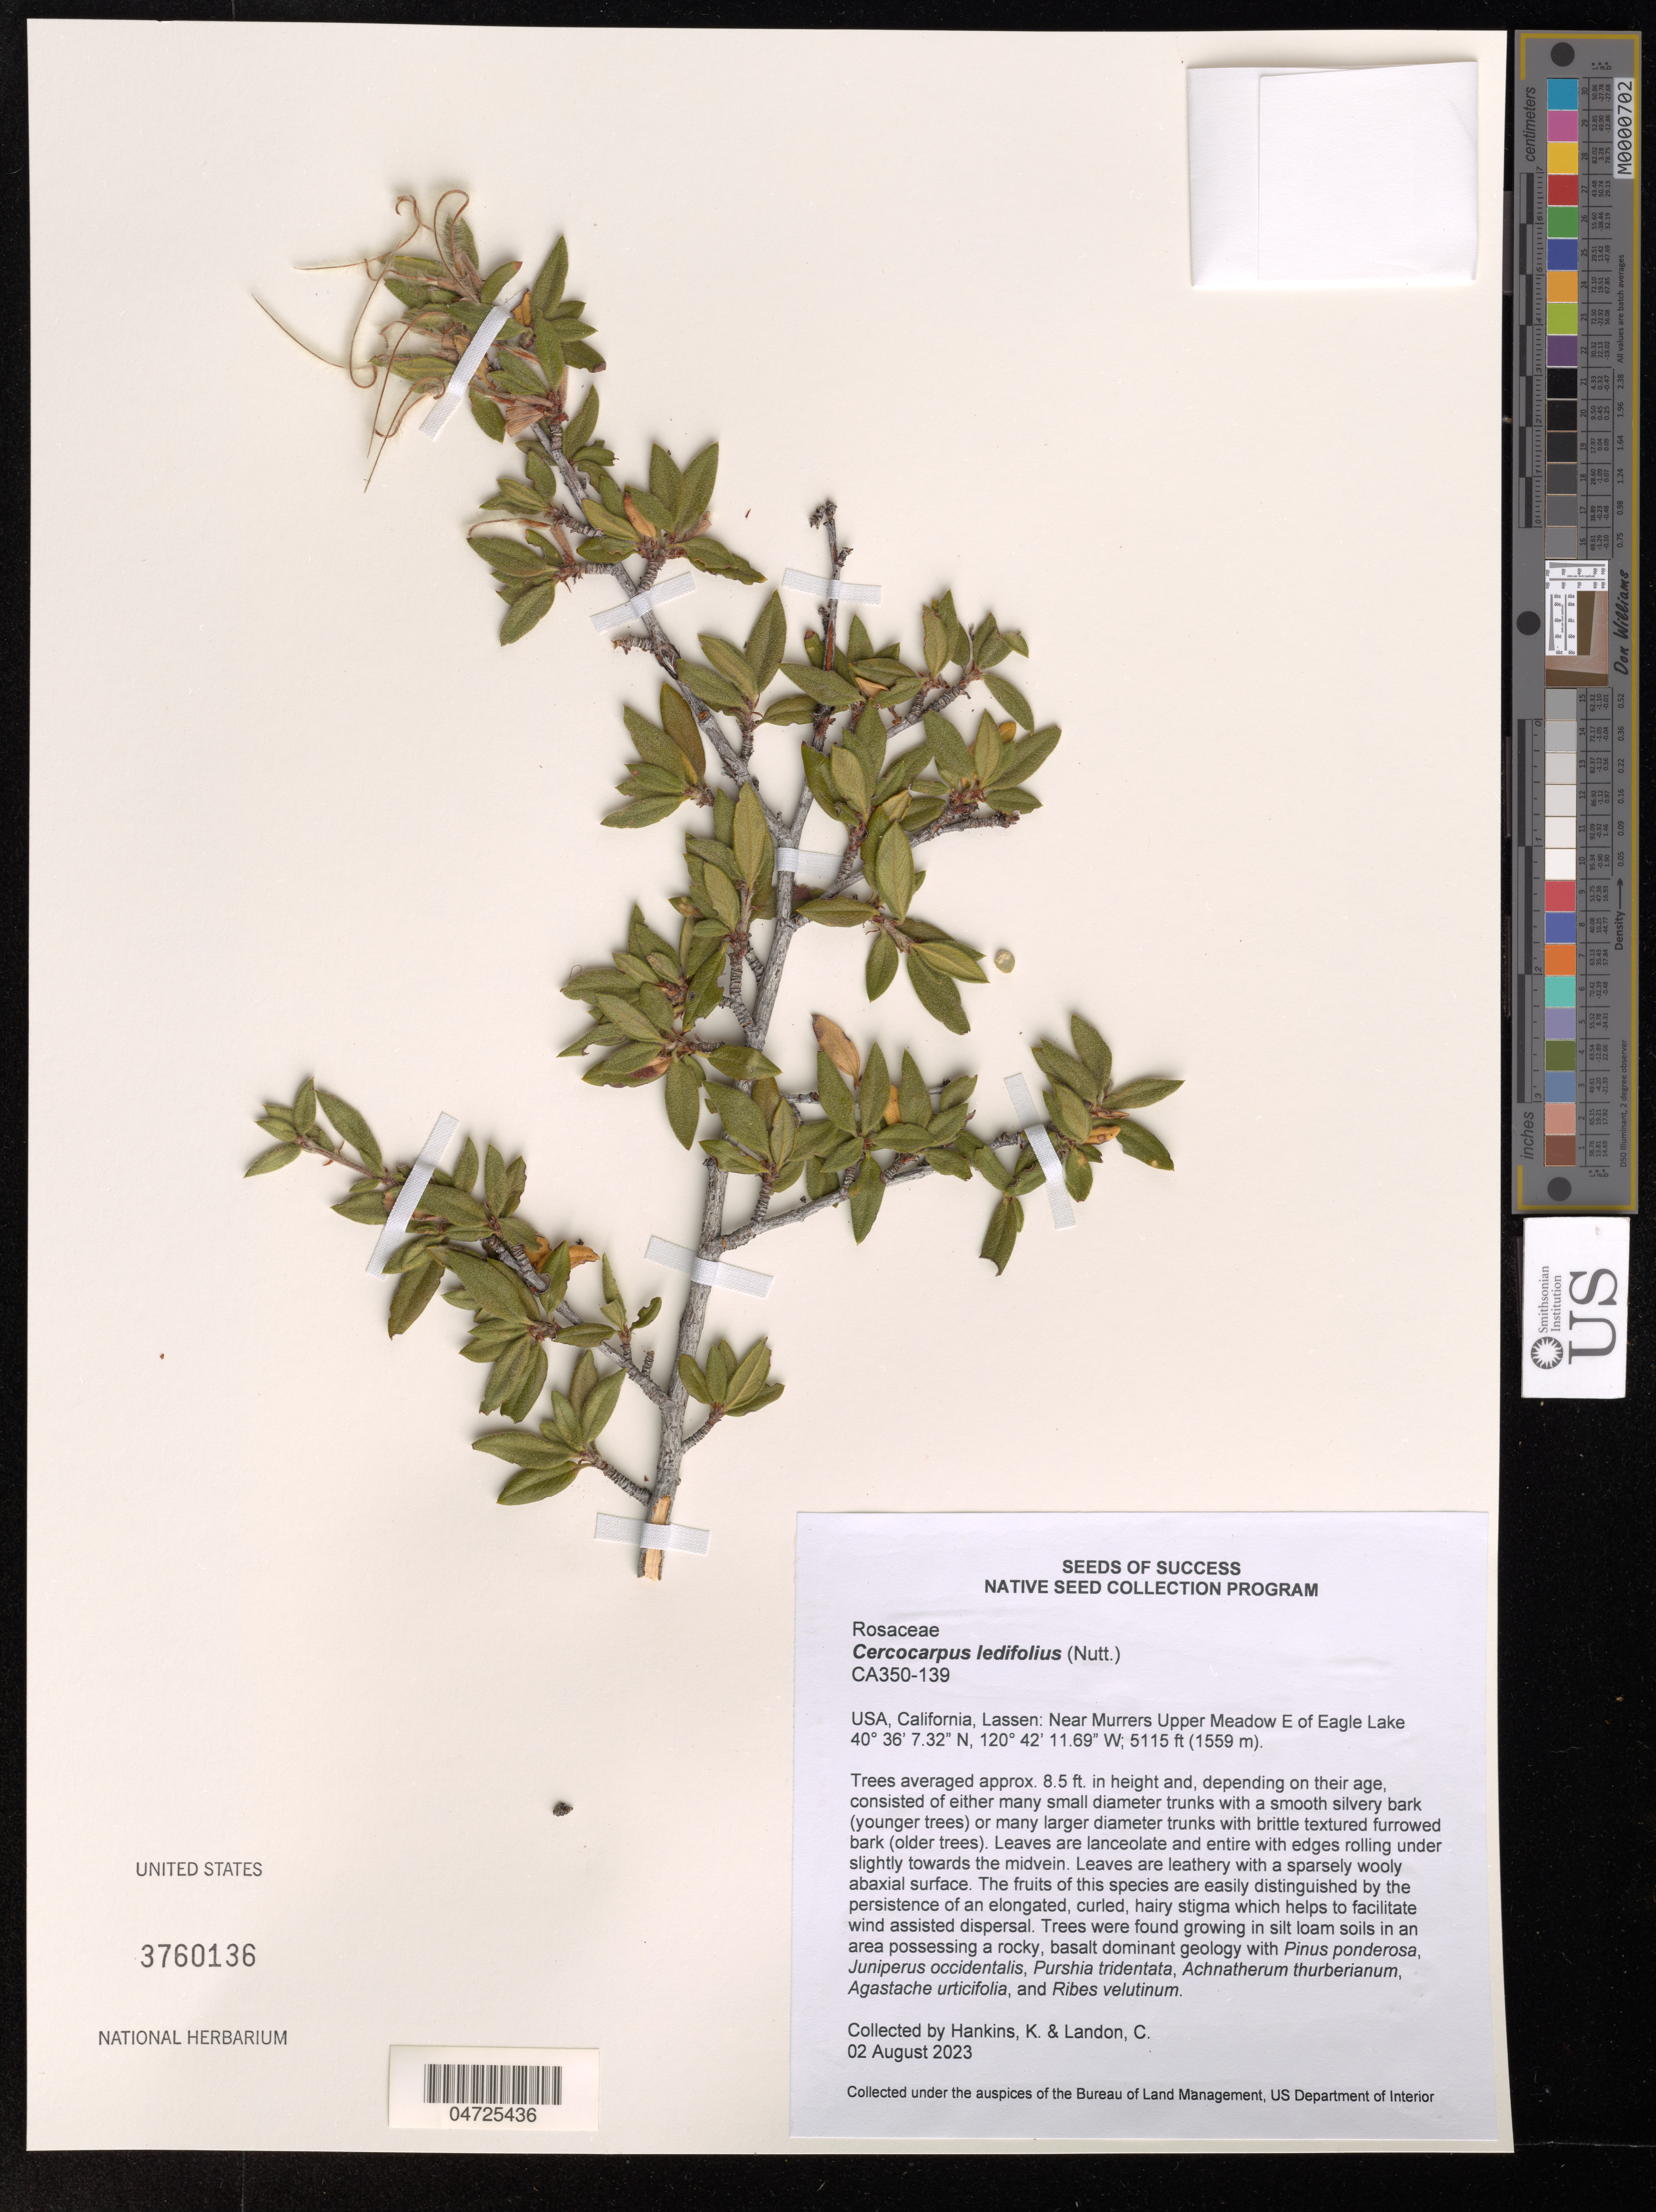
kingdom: Plantae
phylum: Tracheophyta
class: Magnoliopsida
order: Rosales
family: Rosaceae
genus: Cercocarpus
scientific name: Cercocarpus ledifolius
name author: Nutt.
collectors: K. Hankins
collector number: CA350-139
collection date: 2023-08-02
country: United States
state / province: California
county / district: Lassen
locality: Lassen: Near Murrers Upper Meadow E of Eagle Lake.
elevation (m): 1559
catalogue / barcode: US 3760136